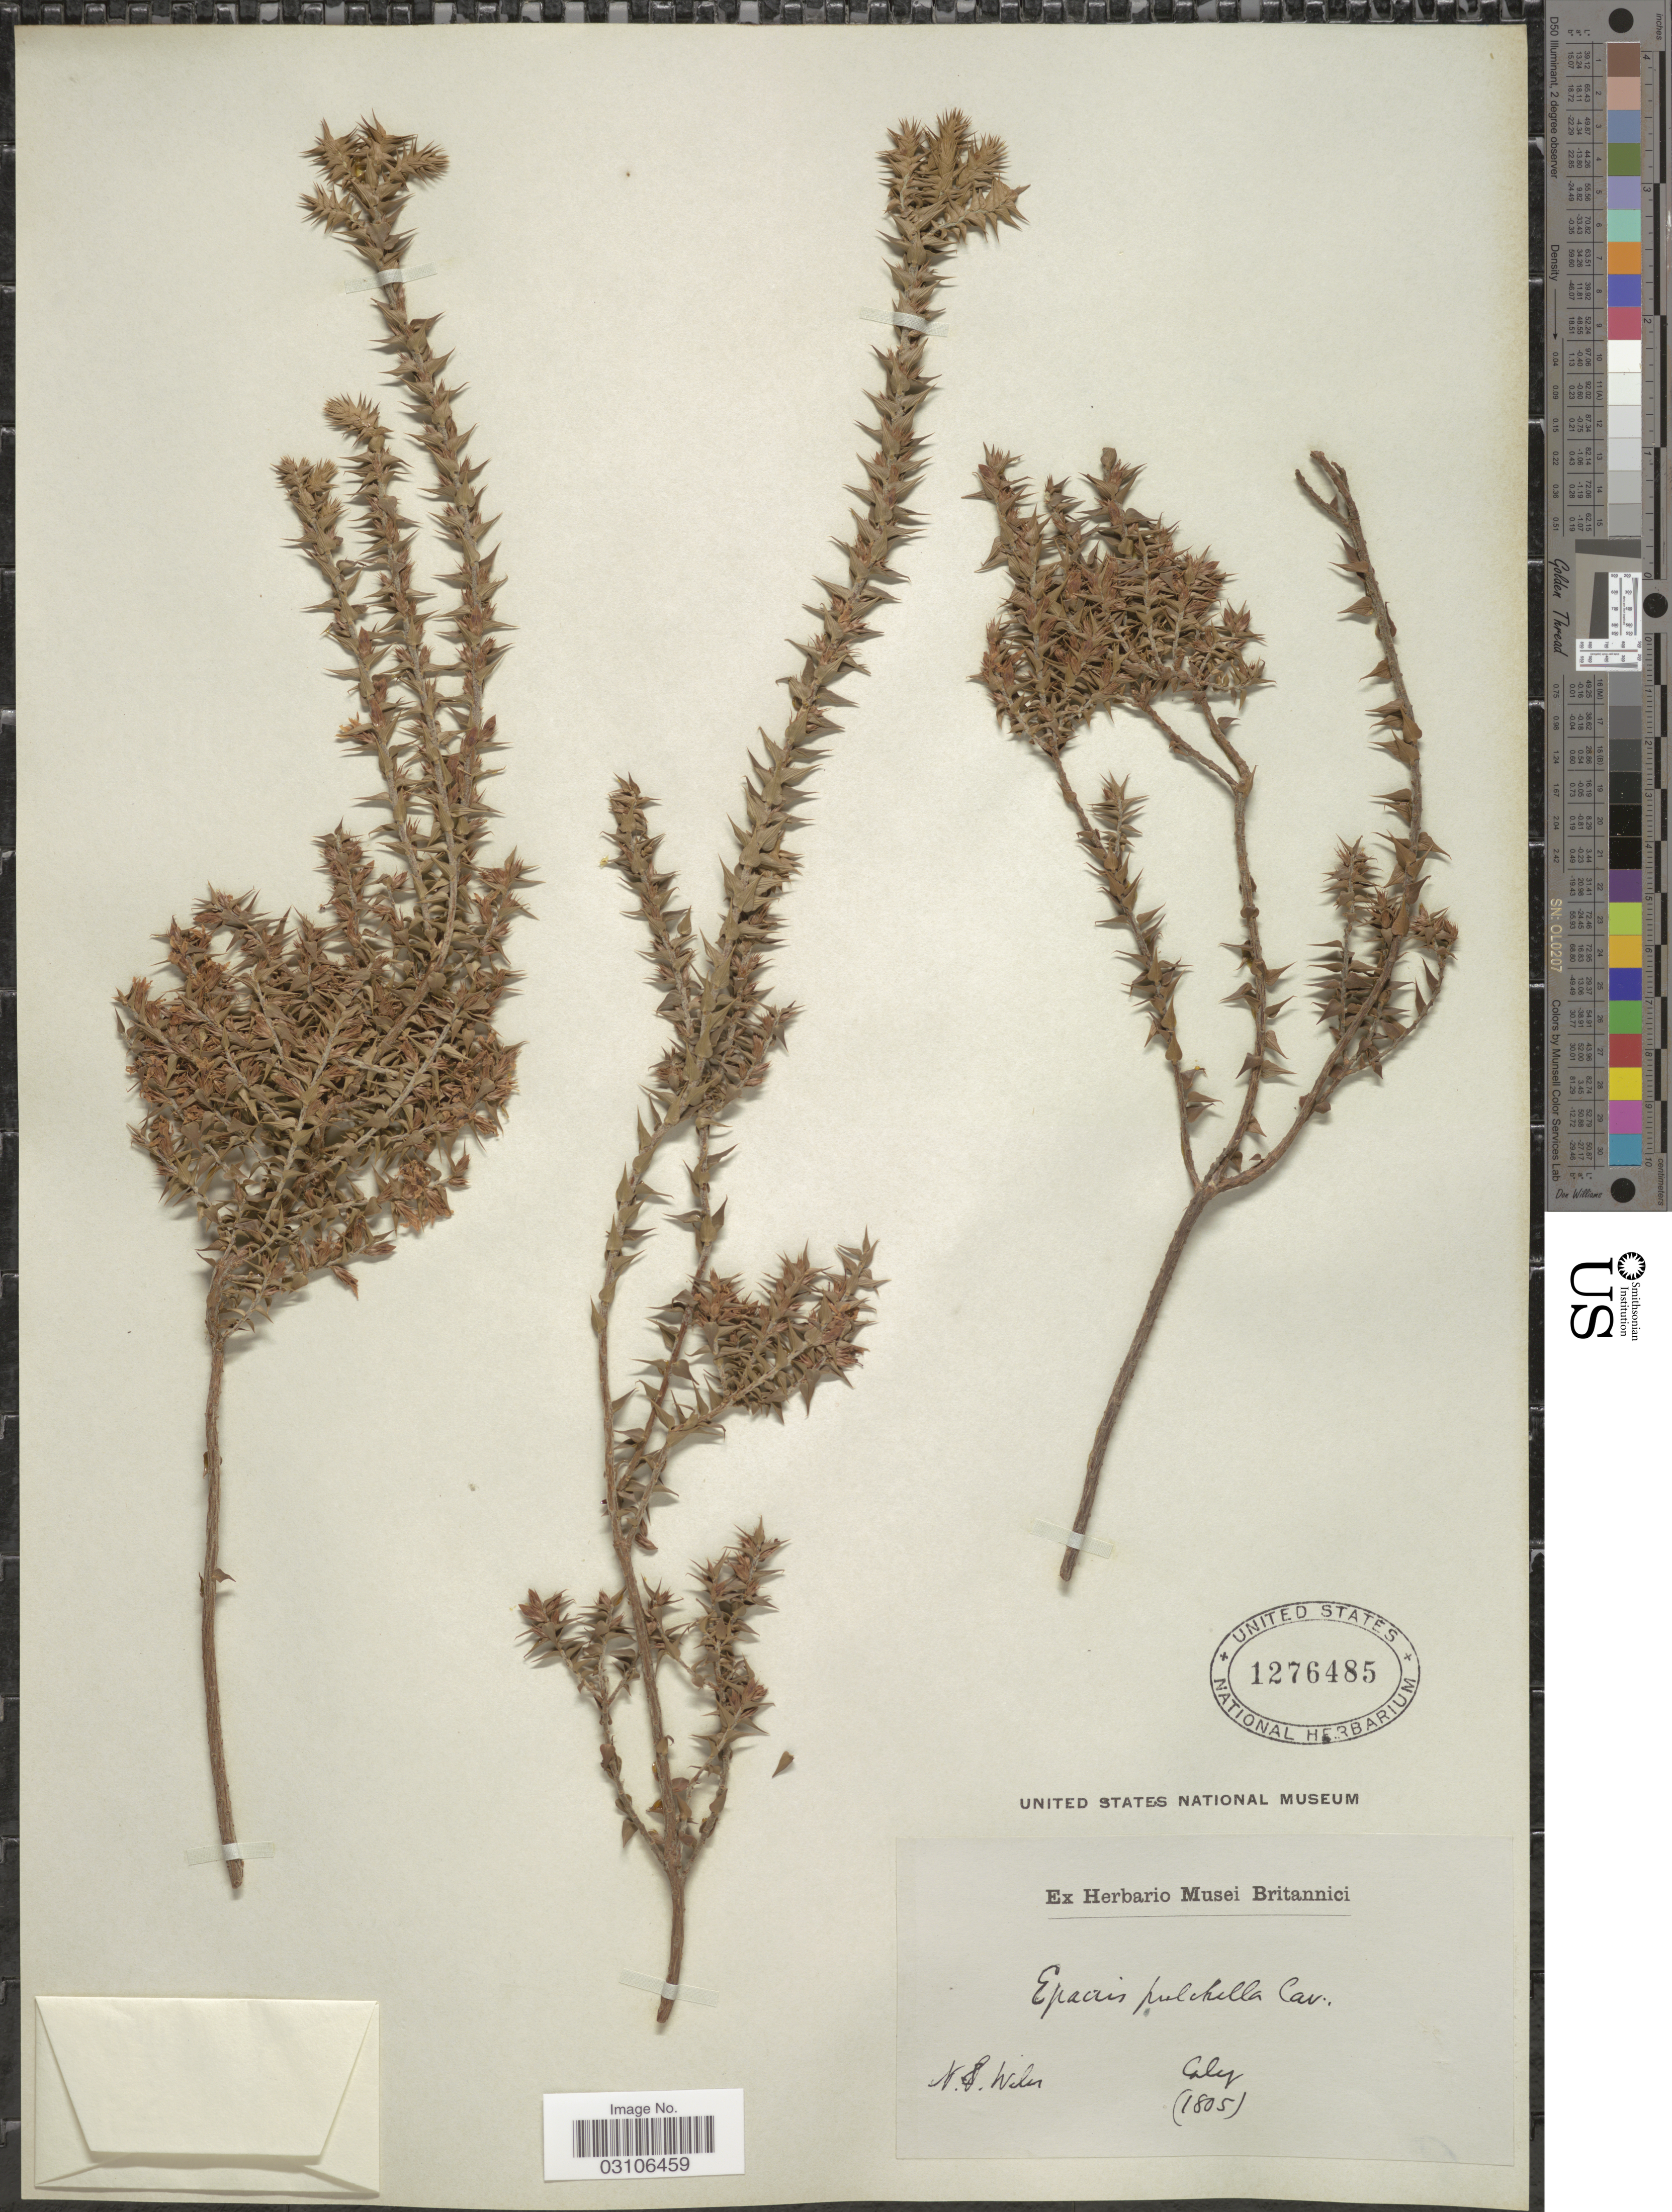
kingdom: Plantae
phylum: Tracheophyta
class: Magnoliopsida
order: Ericales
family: Ericaceae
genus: Epacris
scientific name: Epacris pulchella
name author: Cav.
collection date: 1805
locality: Caly.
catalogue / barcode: US 1276485